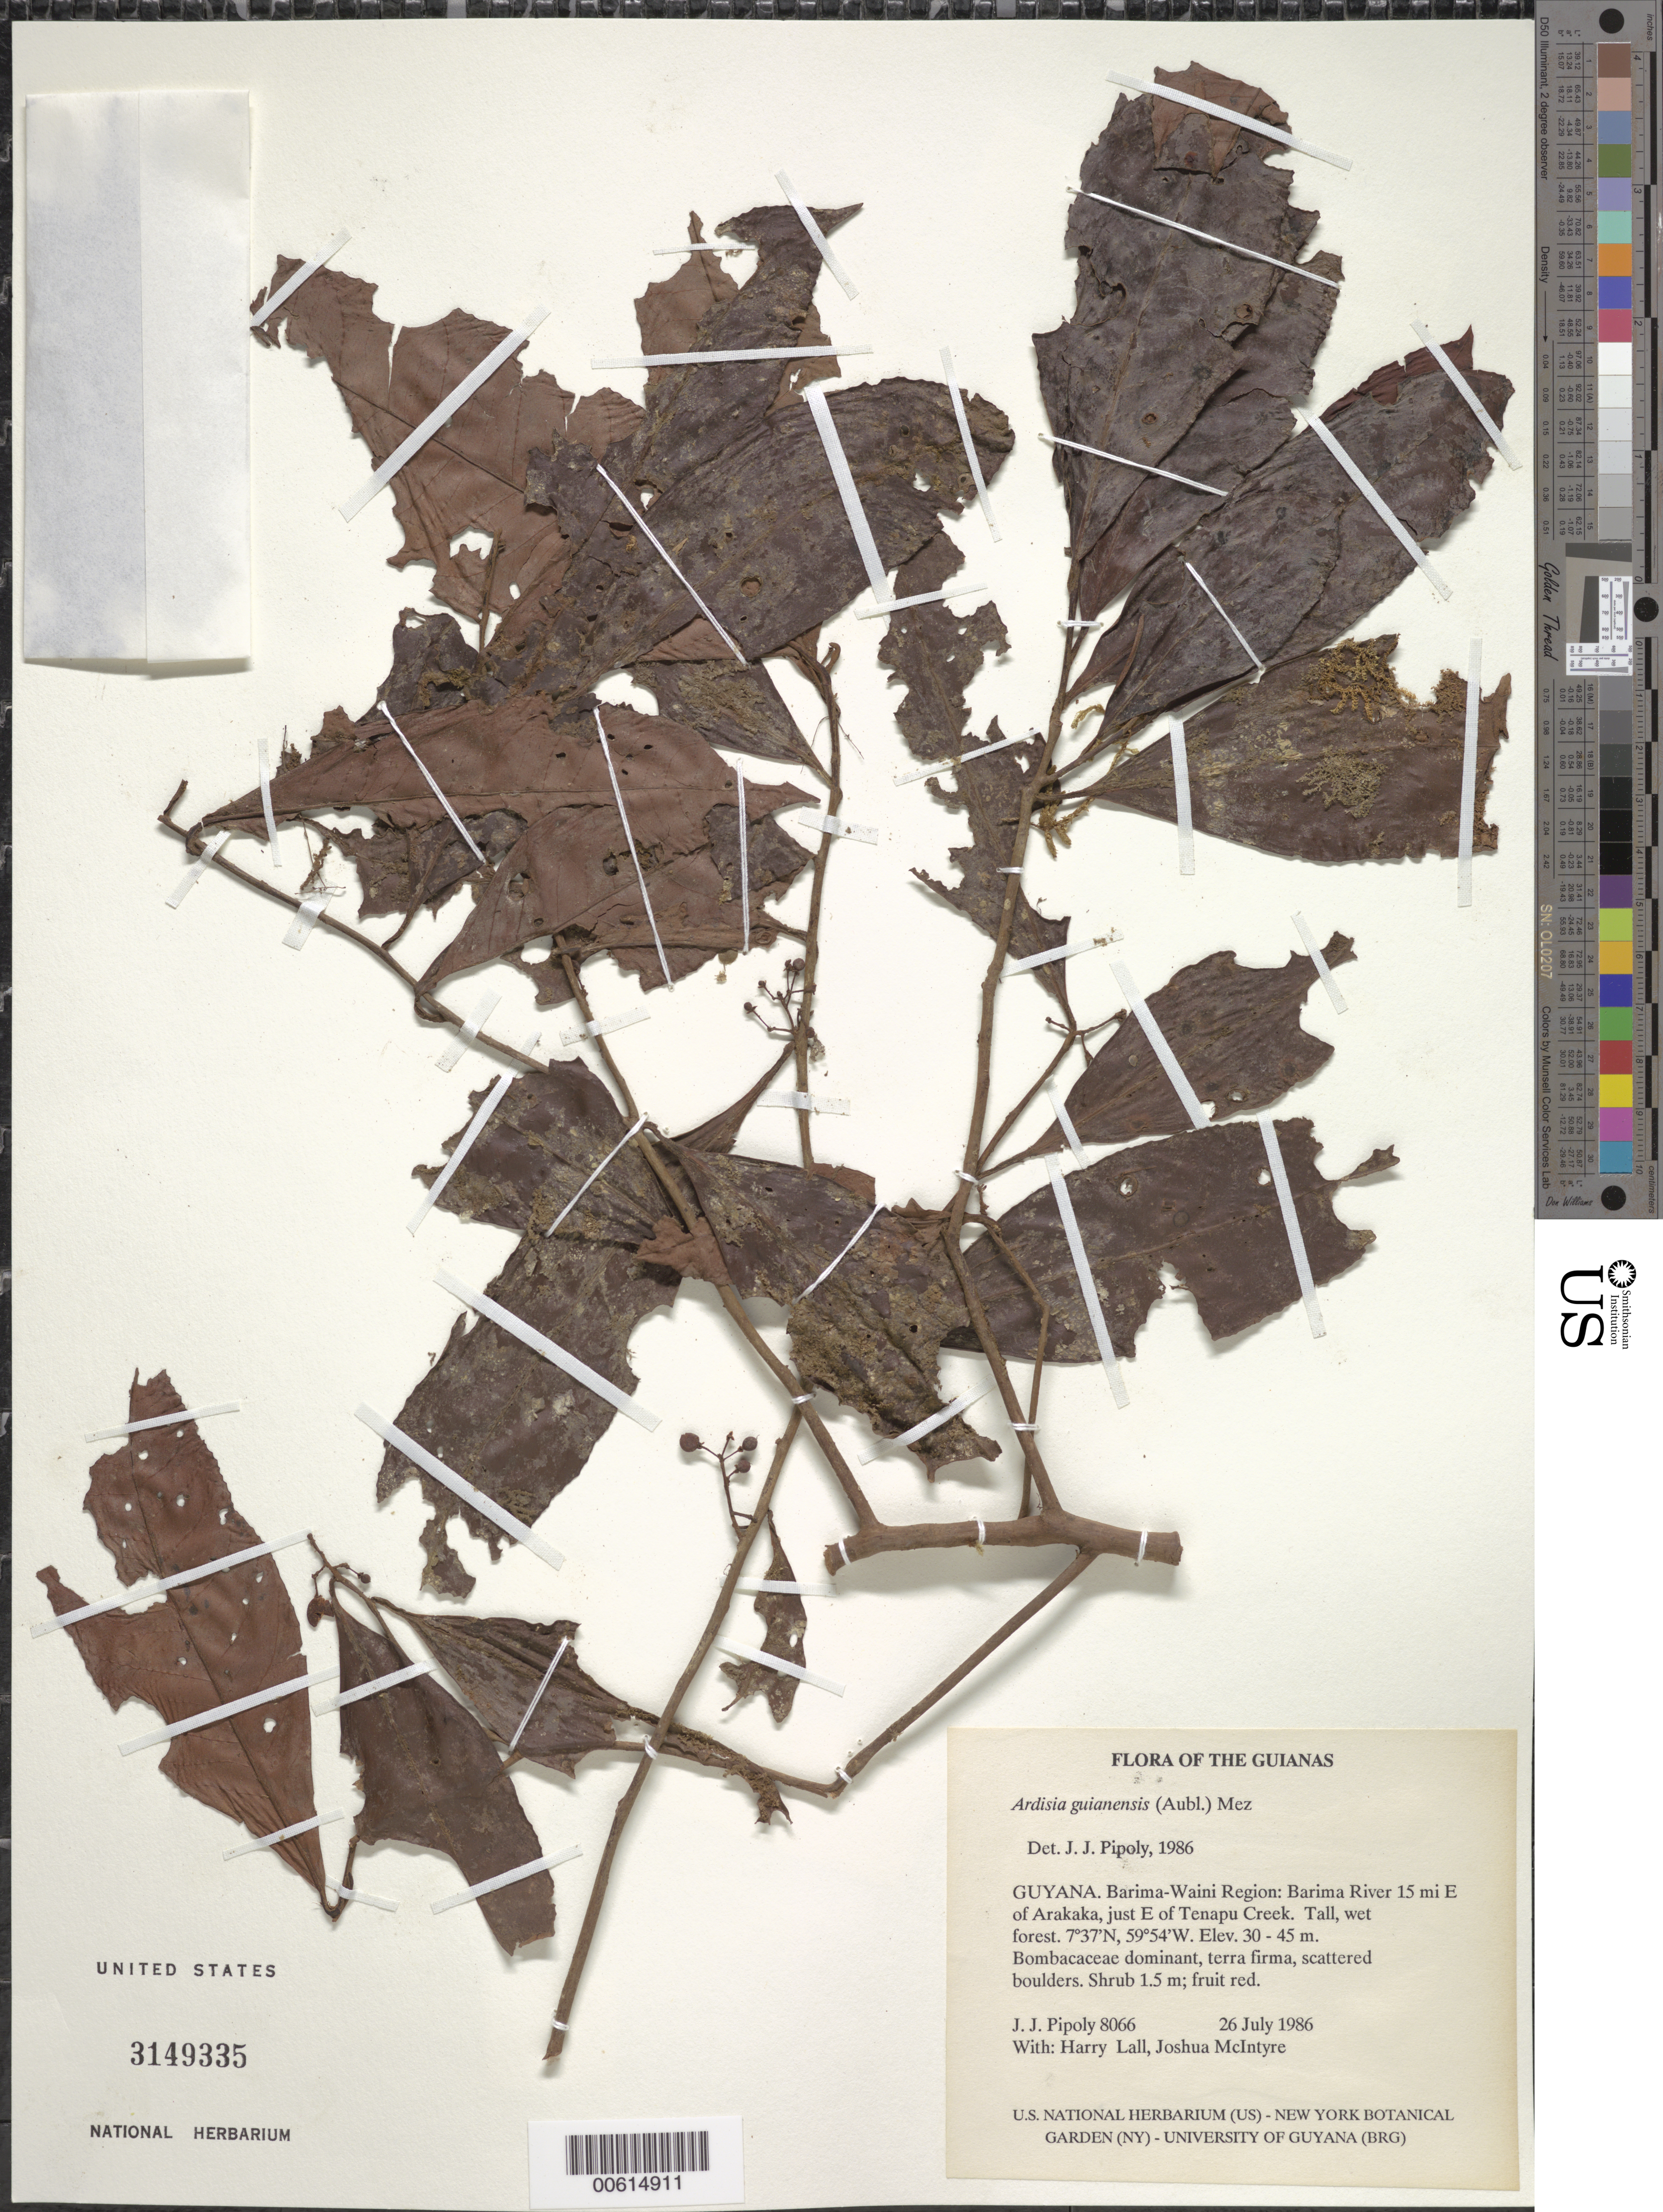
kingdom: Plantae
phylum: Tracheophyta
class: Magnoliopsida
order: Ericales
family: Primulaceae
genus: Ardisia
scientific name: Ardisia guianensis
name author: (Aubl.) Mez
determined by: Pipoly, J. J., III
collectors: J. J. Pipoly, H. Lall & J. Mcintyre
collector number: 8066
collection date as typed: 26 July 1986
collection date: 1986-07-26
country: Guyana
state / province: Barima-Waini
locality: Barima River 15 mi E of Arakaka, just E of Tenapu Creek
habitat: Tall, wet forest. Bombacaceae dominant, terra firma, scattered boulders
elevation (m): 30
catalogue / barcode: US 3149335